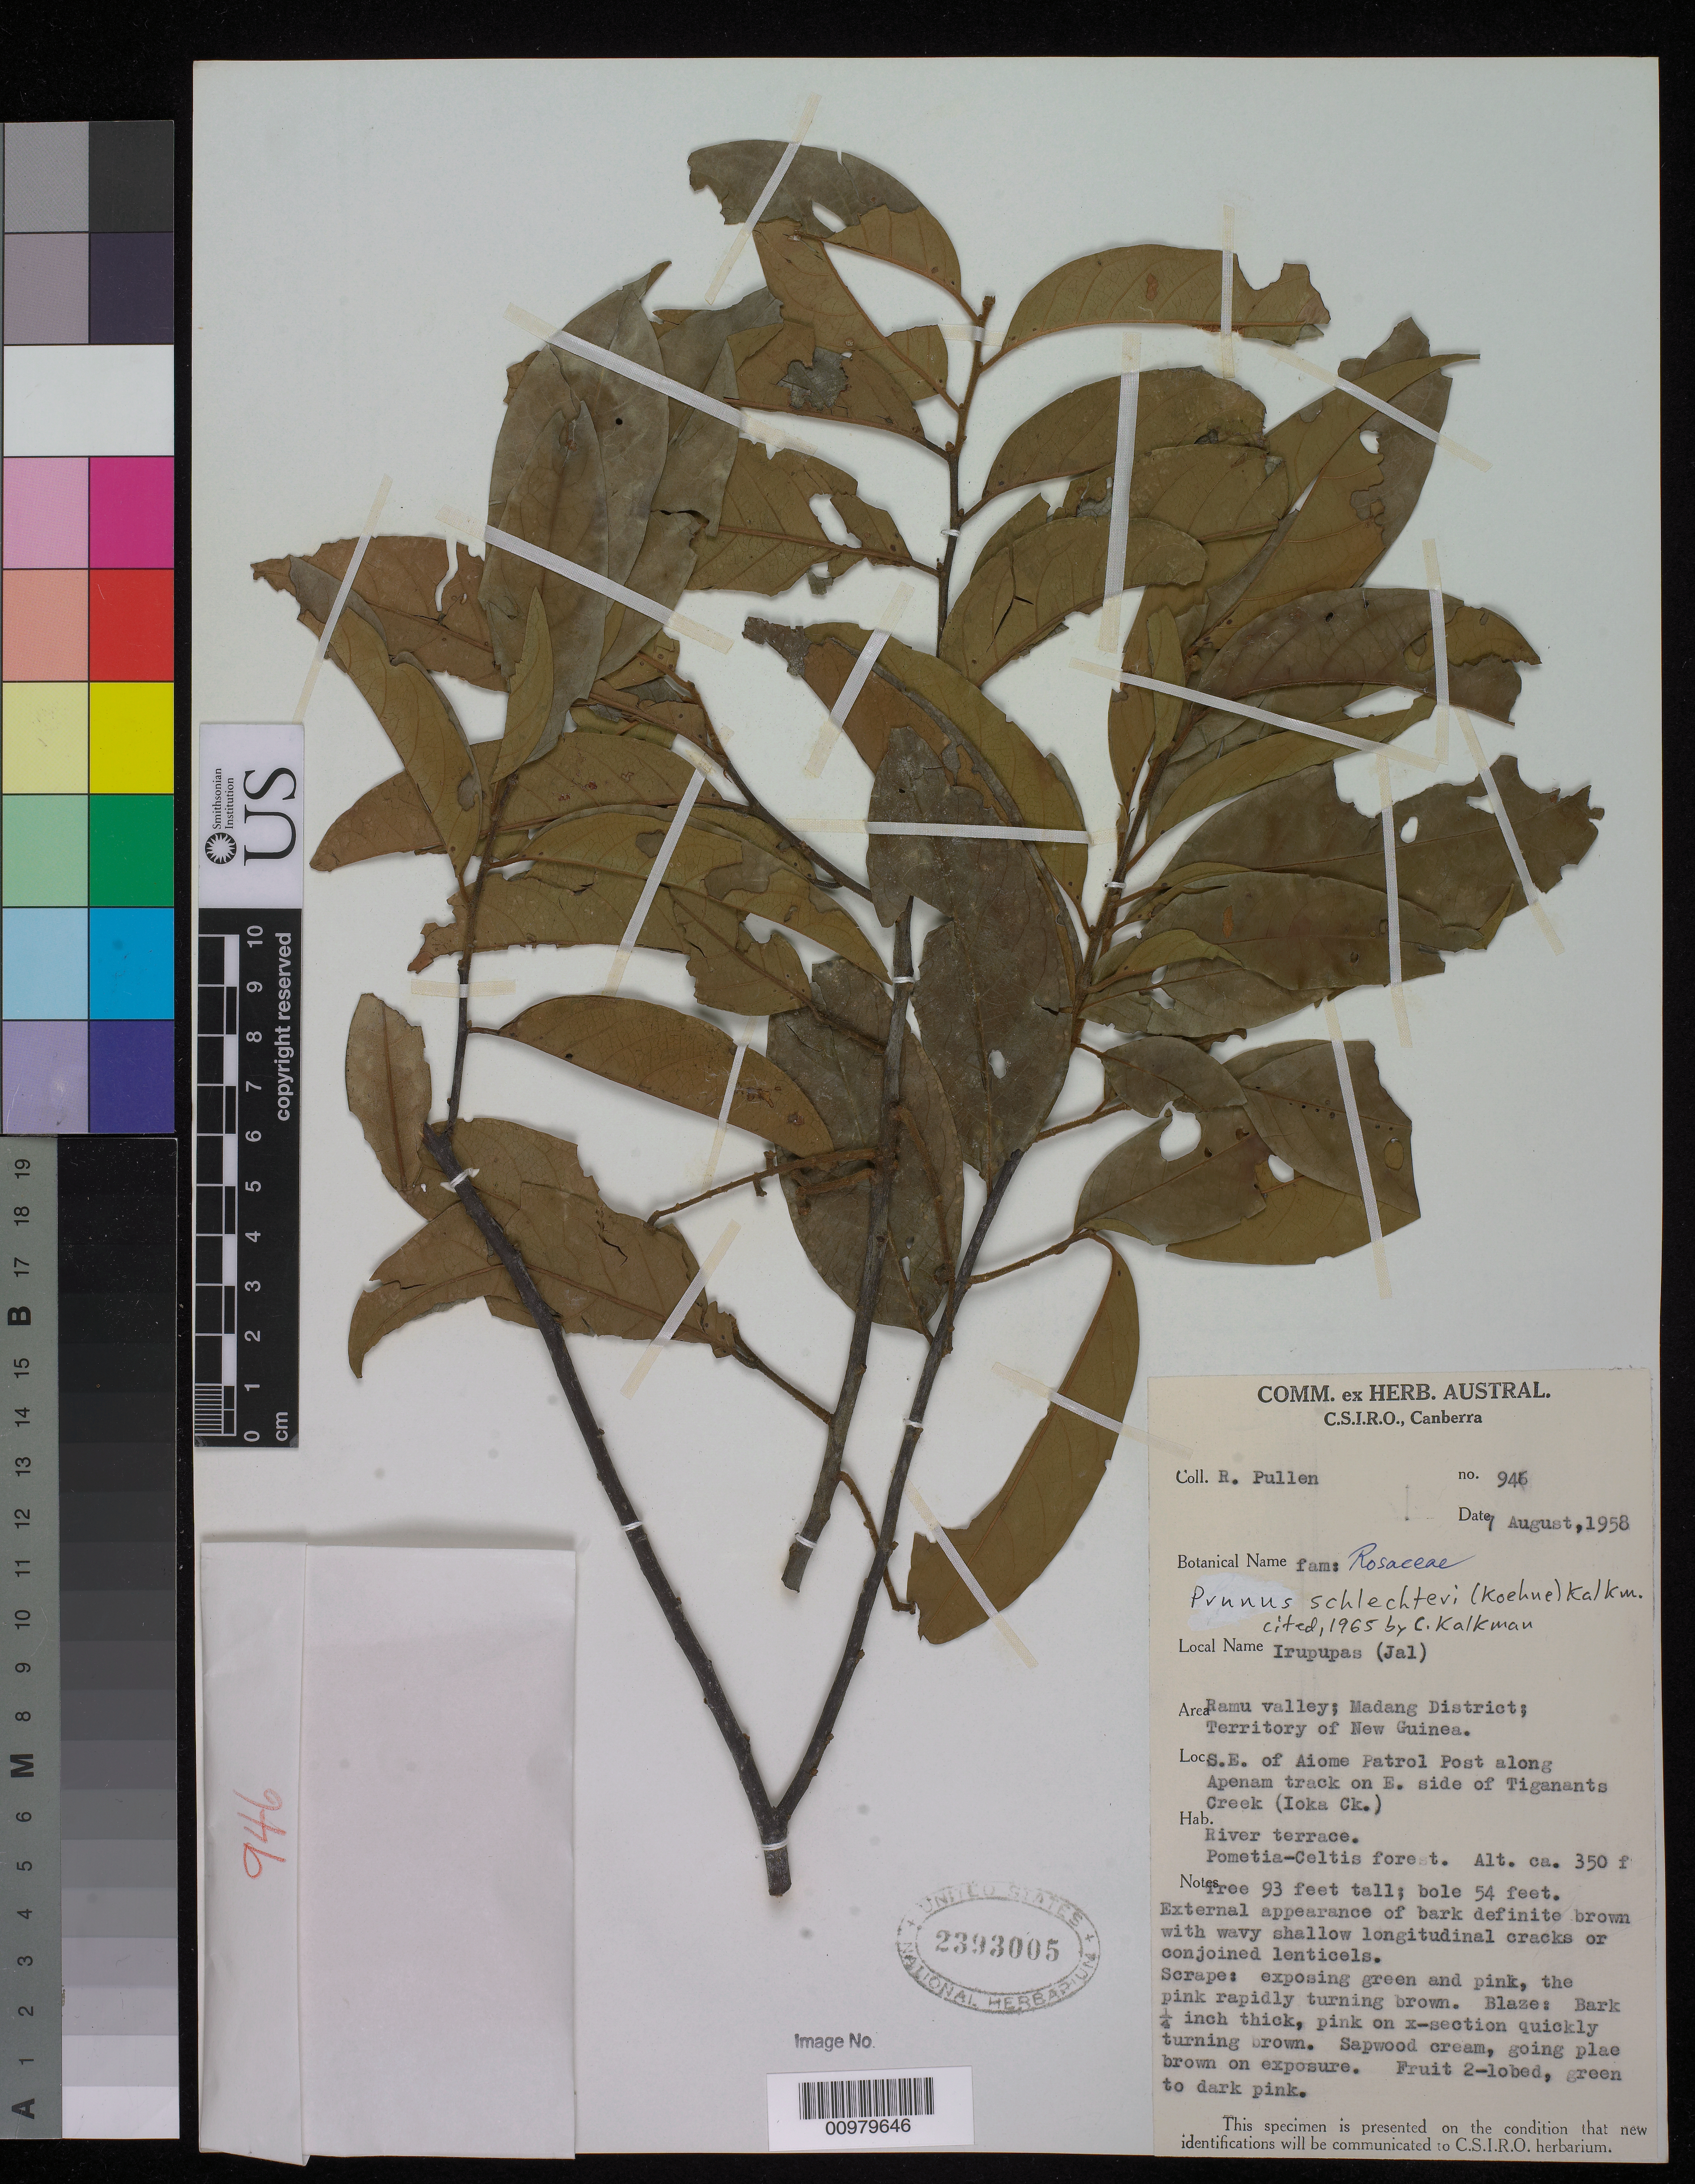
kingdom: Plantae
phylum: Tracheophyta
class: Magnoliopsida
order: Rosales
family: Rosaceae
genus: Prunus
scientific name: Prunus schlechteri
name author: (Koehne) Kalkman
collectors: R. Pullen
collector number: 946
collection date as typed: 07 Aug 1958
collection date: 1958-08-07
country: Papua New Guinea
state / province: Madang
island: New Guinea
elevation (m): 107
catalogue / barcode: US 2393005